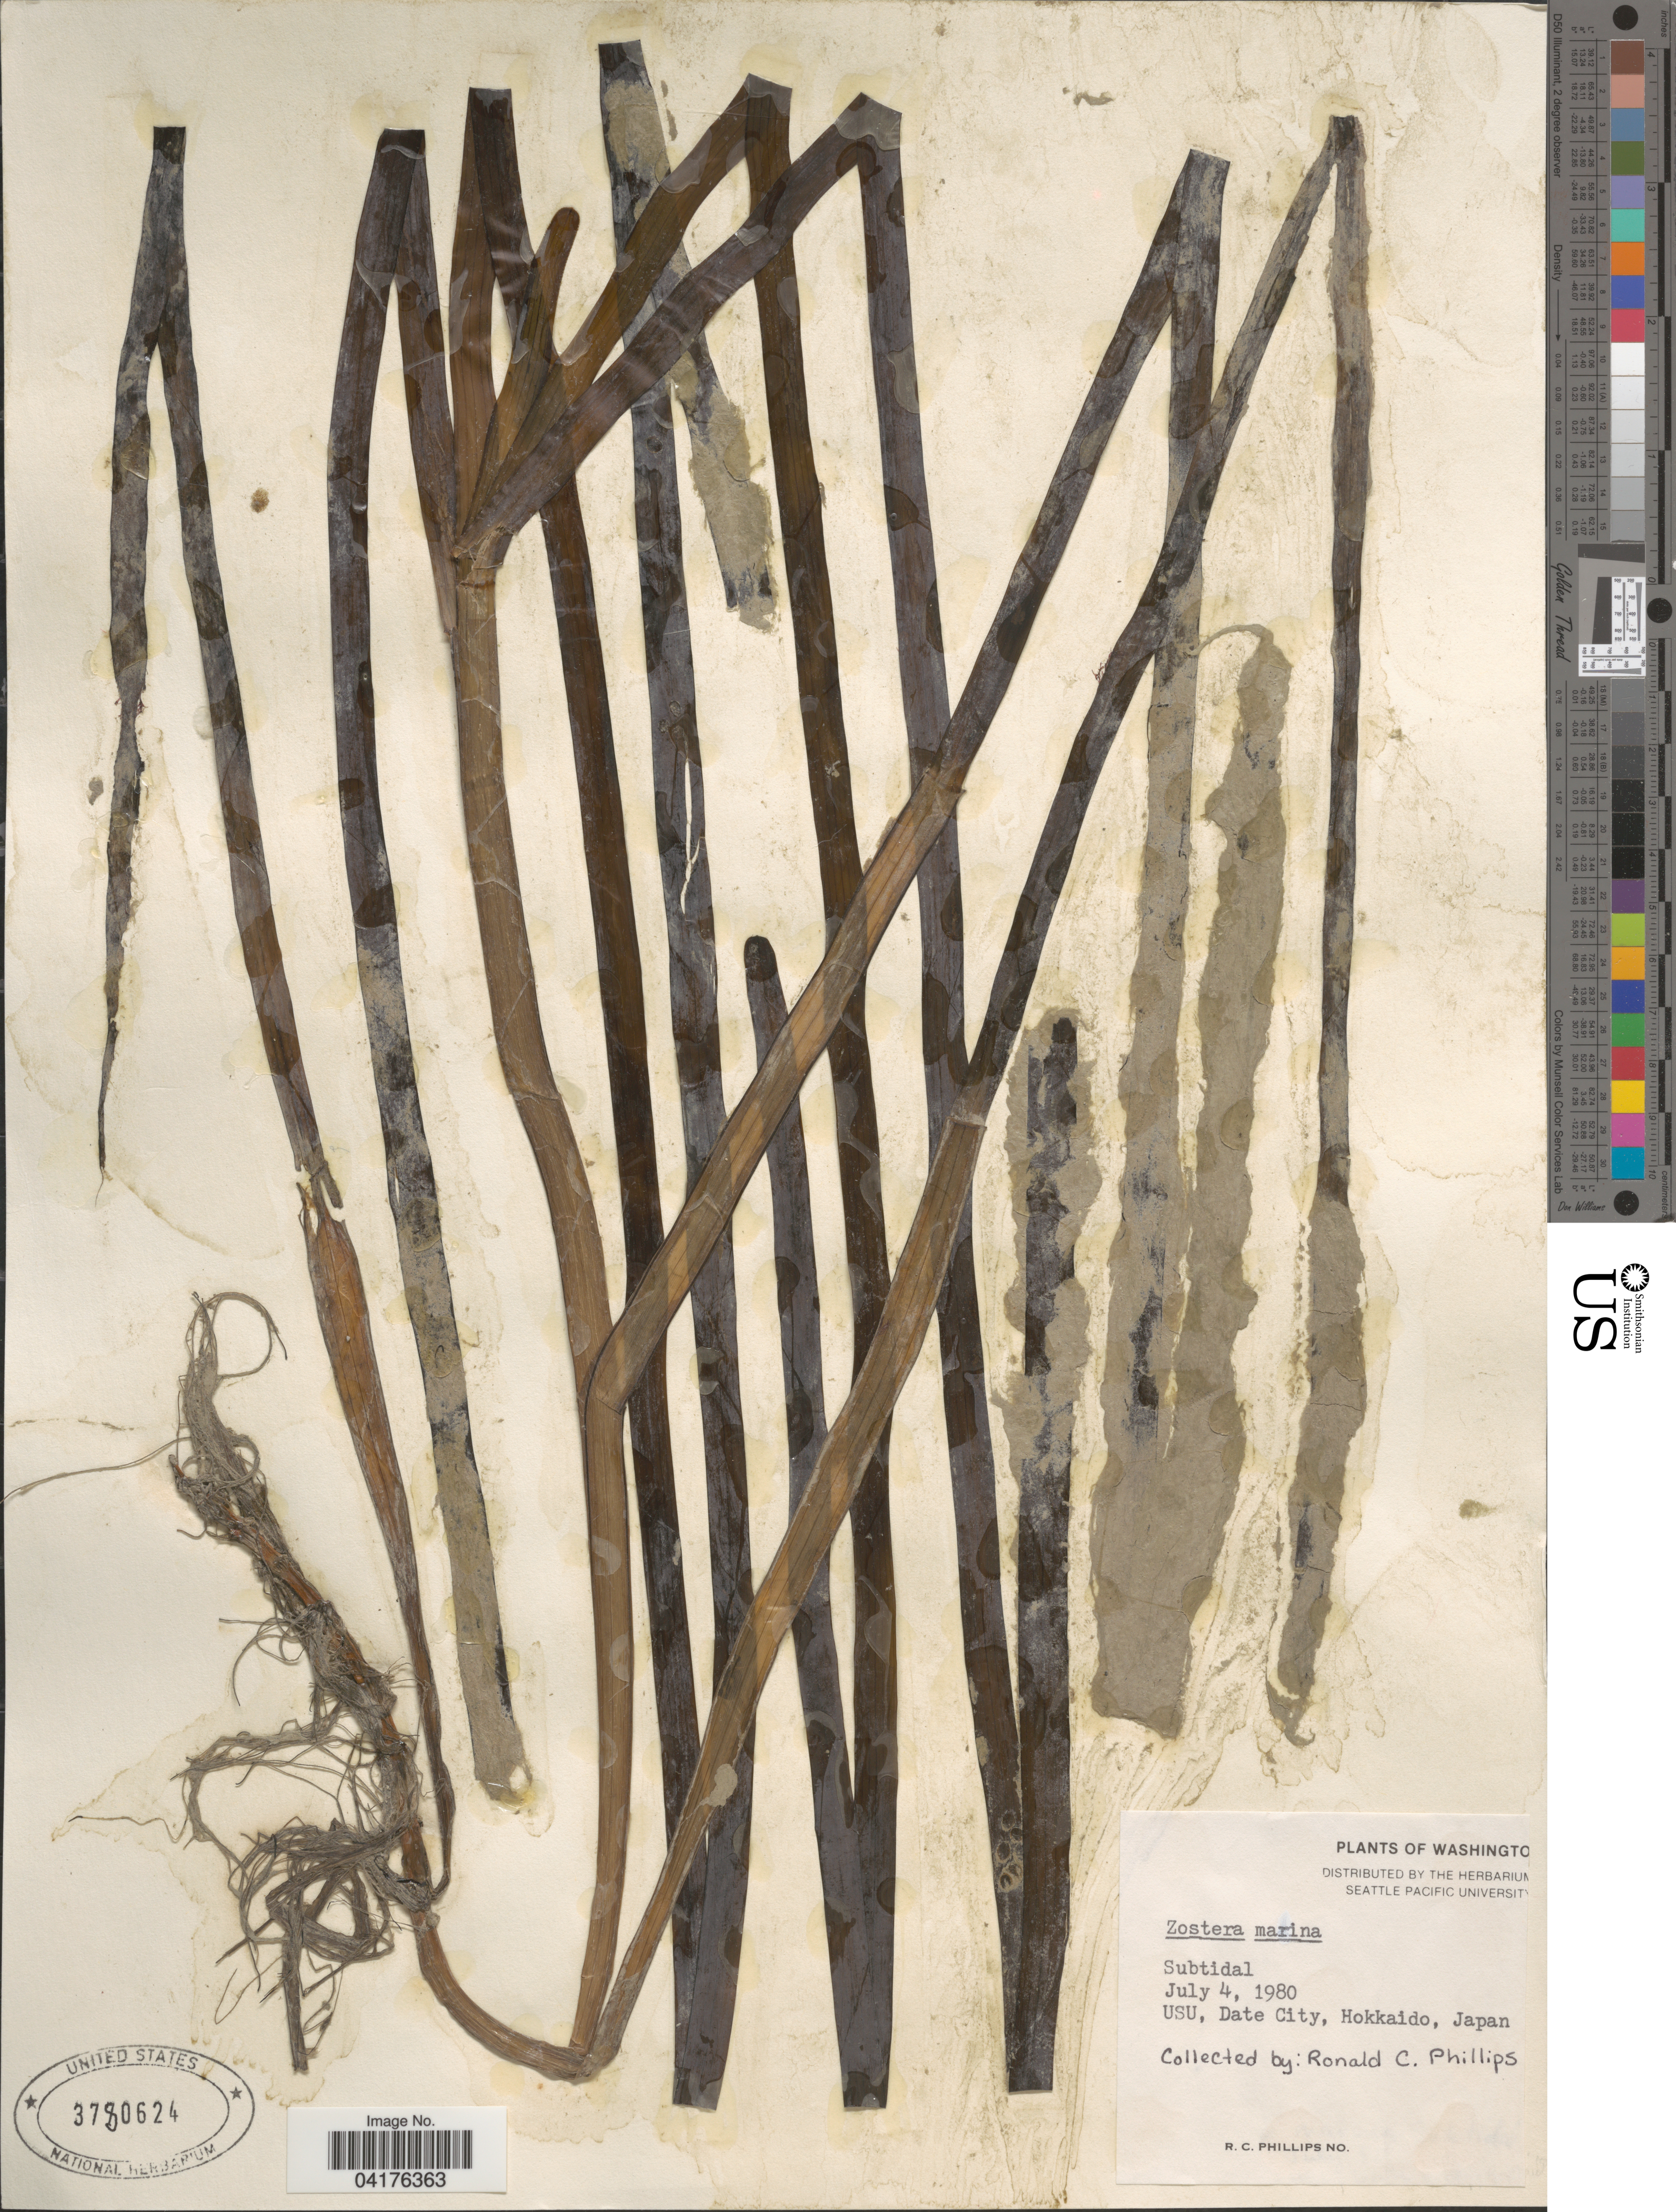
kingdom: Plantae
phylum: Tracheophyta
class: Liliopsida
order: Alismatales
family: Zosteraceae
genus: Zostera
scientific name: Zostera marina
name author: L.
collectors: R. C. Phillips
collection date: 1980-07-04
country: Japan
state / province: Hokkaidō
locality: USU, Date City, Hokkaido.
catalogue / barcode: US 3780624